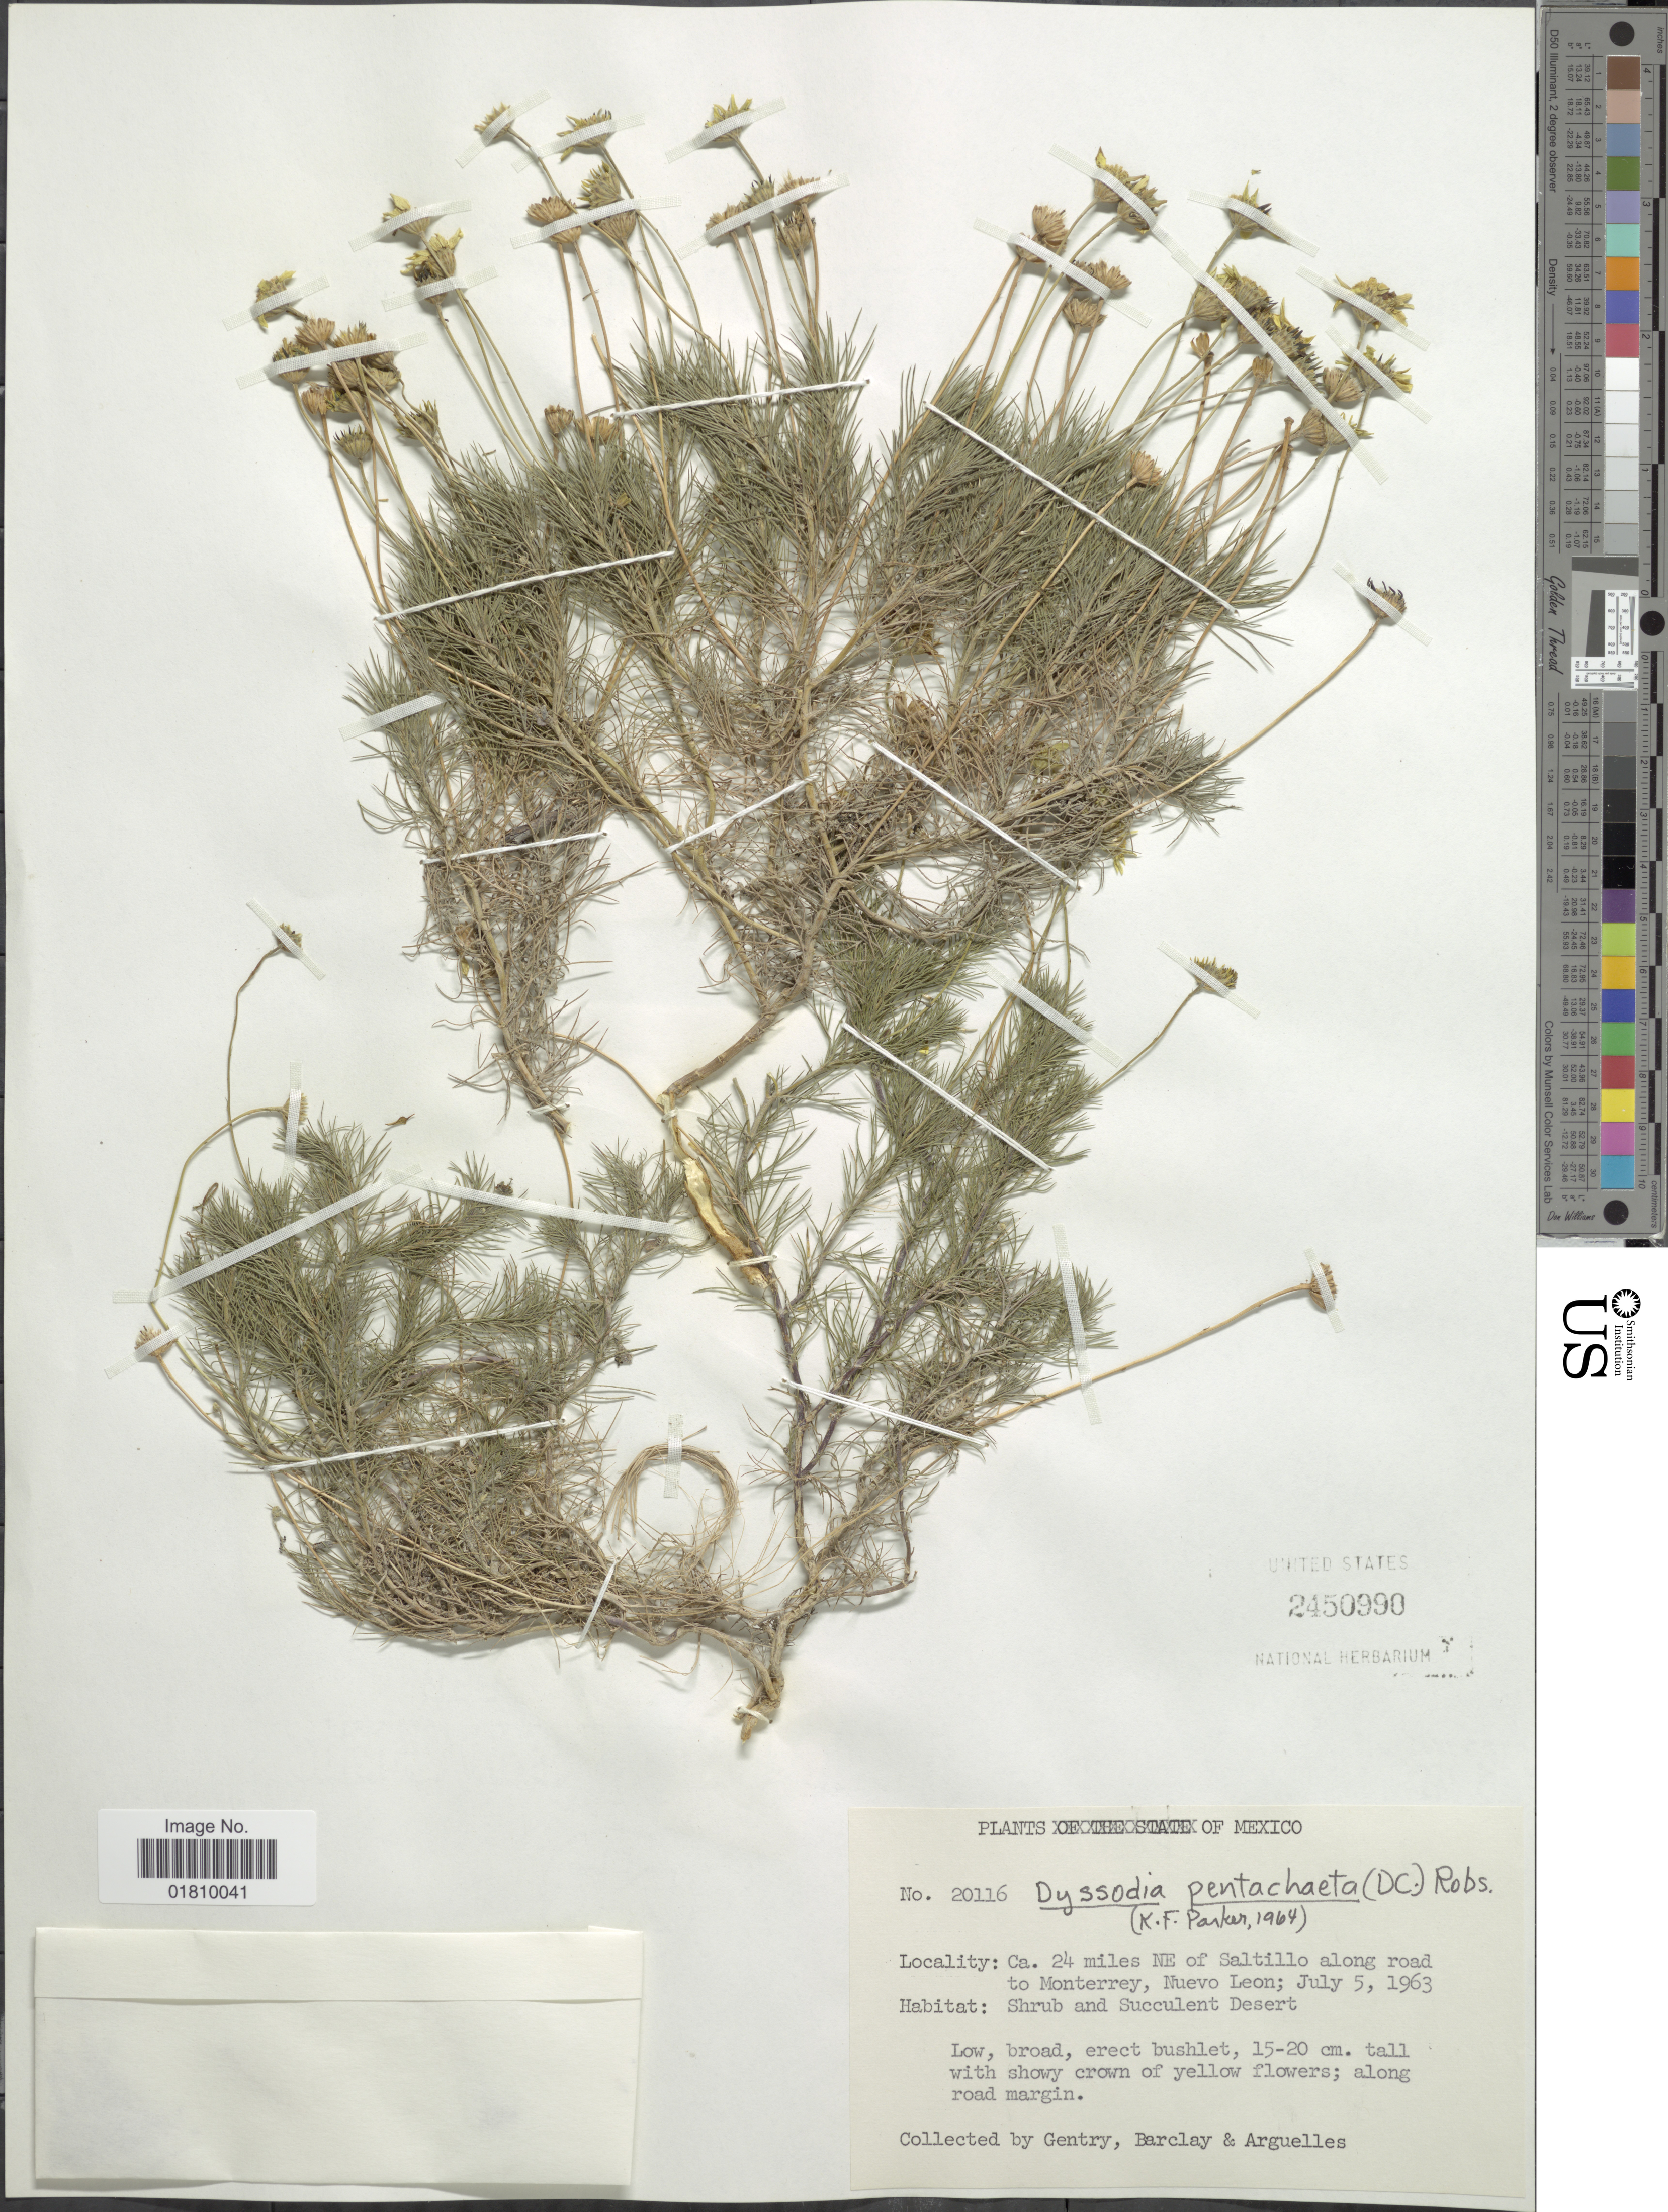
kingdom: Plantae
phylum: Tracheophyta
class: Magnoliopsida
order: Asterales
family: Asteraceae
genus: Thymophylla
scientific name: Thymophylla pentachaeta var. pentachaeta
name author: (DC.) Small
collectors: Gentry, --, -- Barclay & Arguelles, --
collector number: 20116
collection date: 1963-06-05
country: Mexico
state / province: Nuevo León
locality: Ca. 24 miles NE of Saltillo along road to Monterrey, along road margin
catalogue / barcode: US 2450990